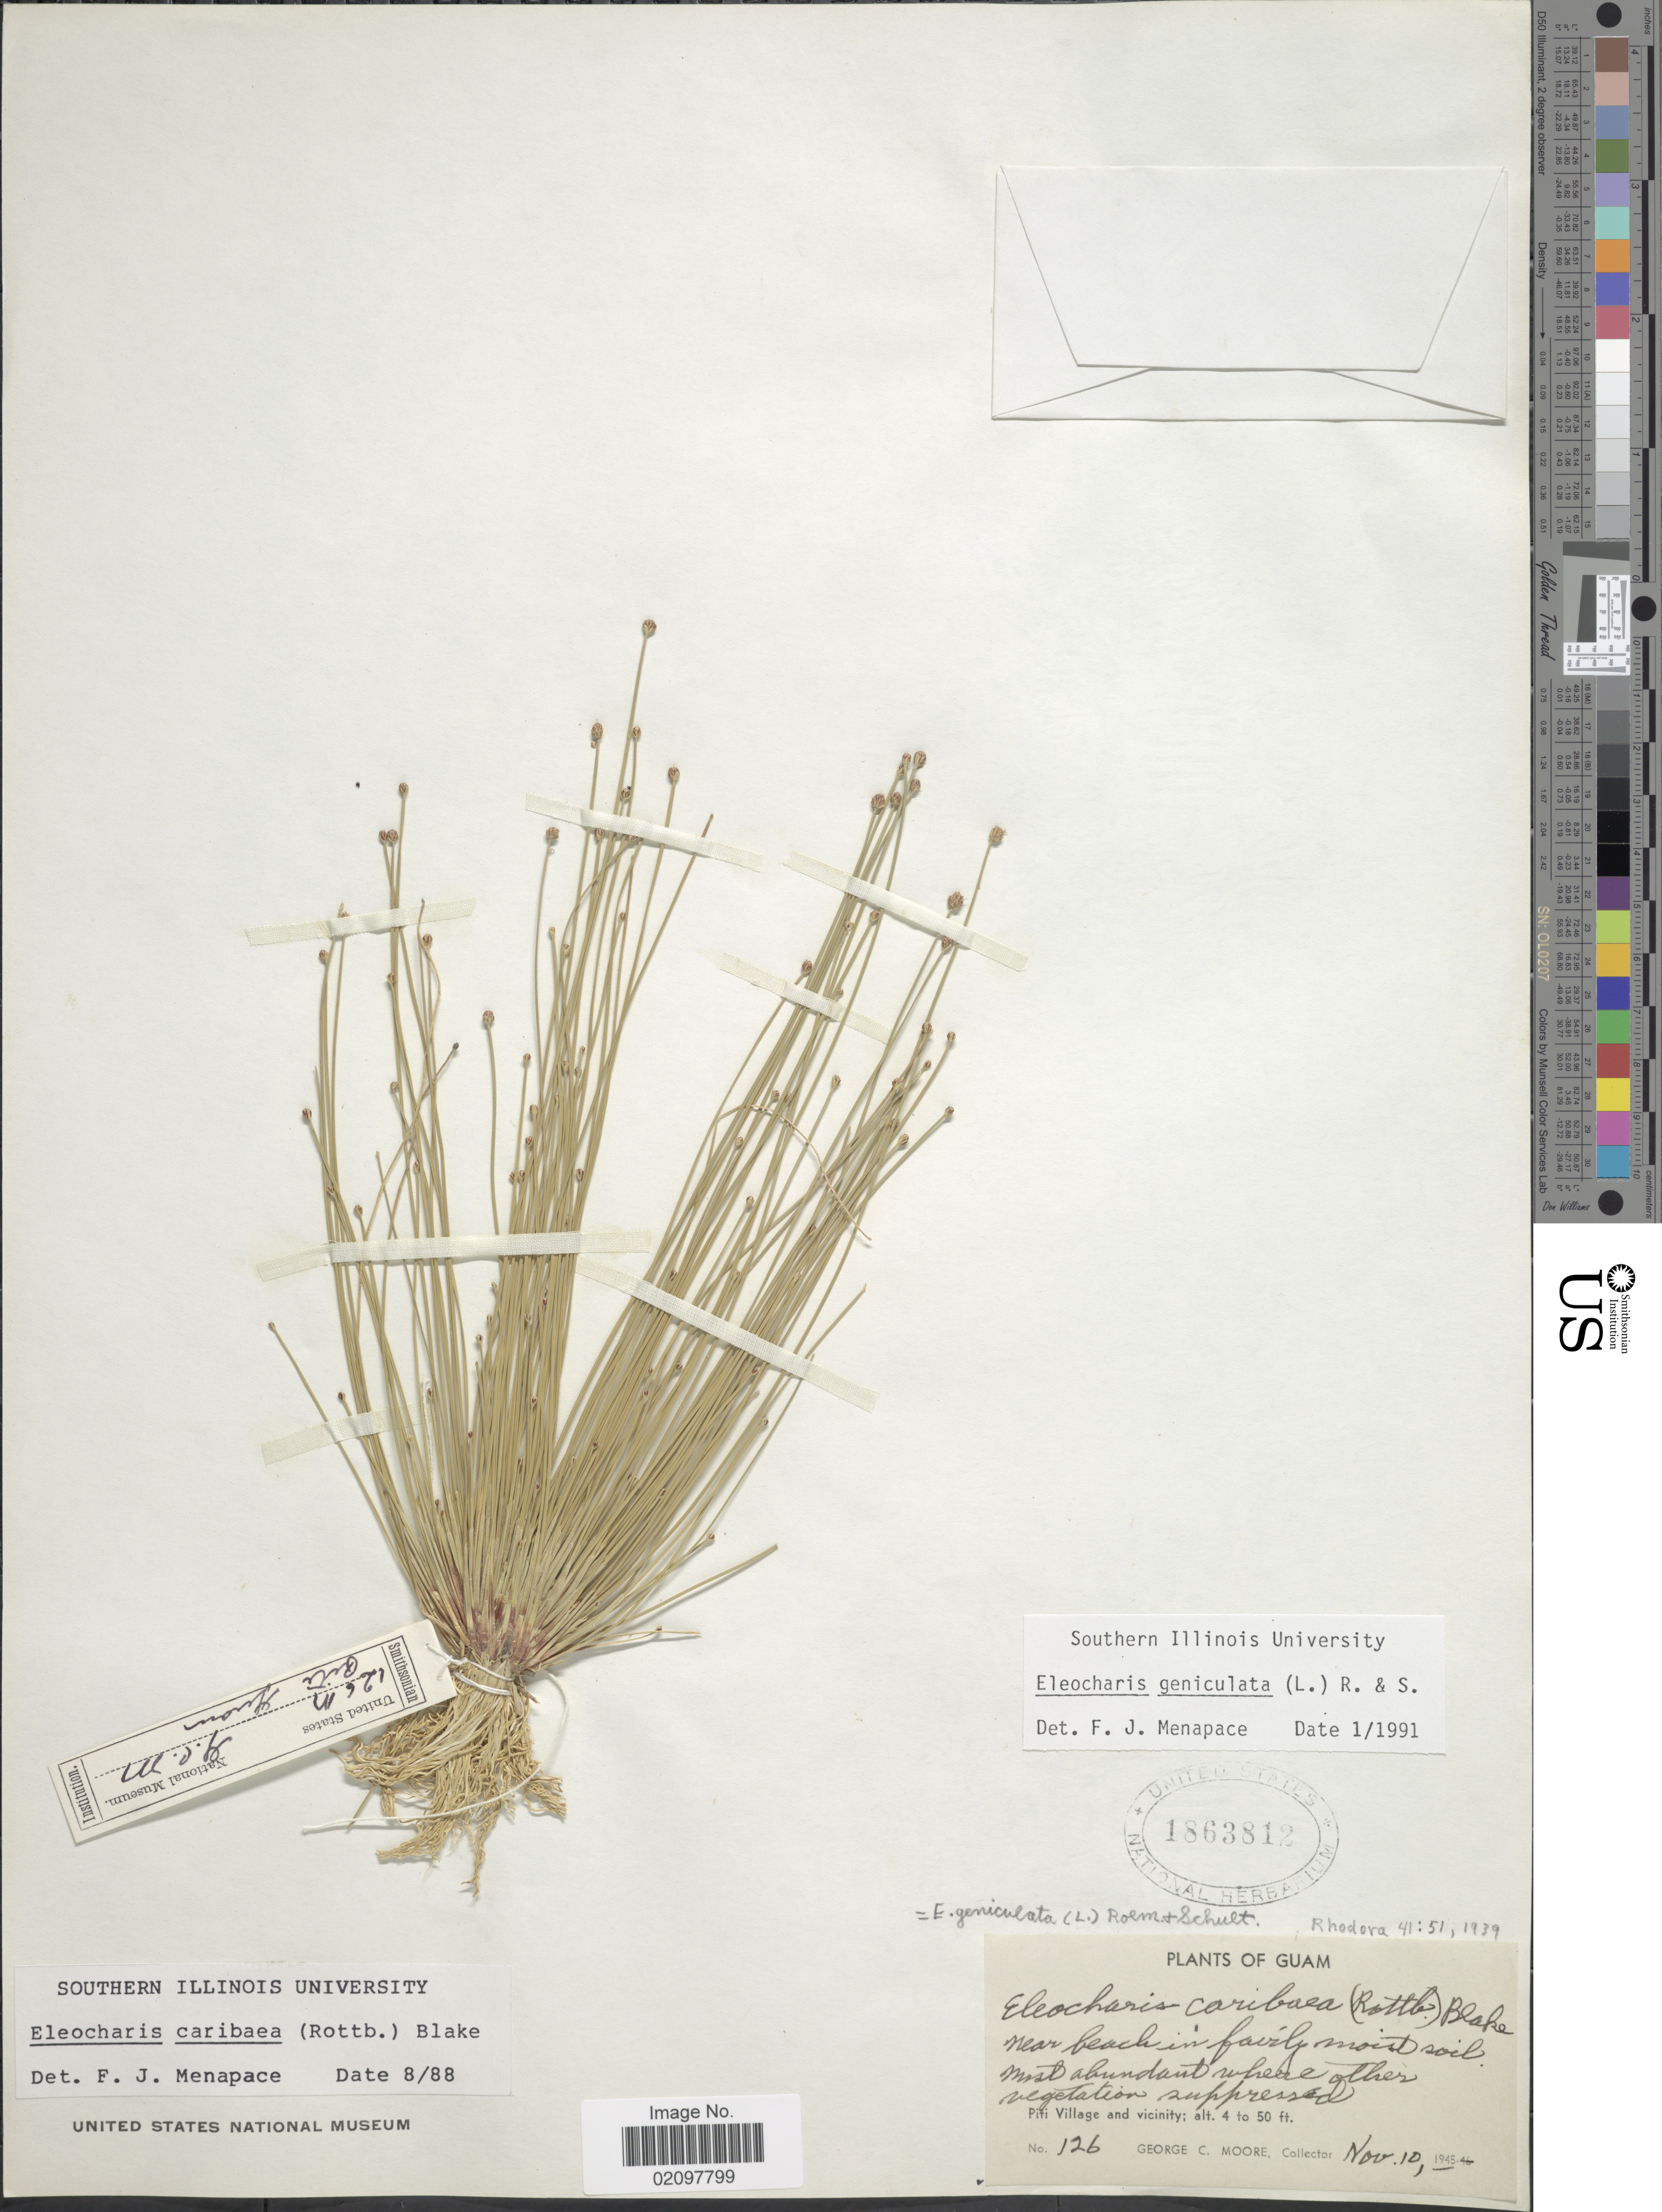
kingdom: Plantae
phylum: Tracheophyta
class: Liliopsida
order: Poales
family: Cyperaceae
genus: Eleocharis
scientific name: Eleocharis geniculata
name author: (L.) Roem. & Schult.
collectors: G. C. Moore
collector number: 126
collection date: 1945-11-10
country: Guam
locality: Near beach in fairly moiest soil. Pifi Village and vicinity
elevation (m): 1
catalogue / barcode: US 1863812